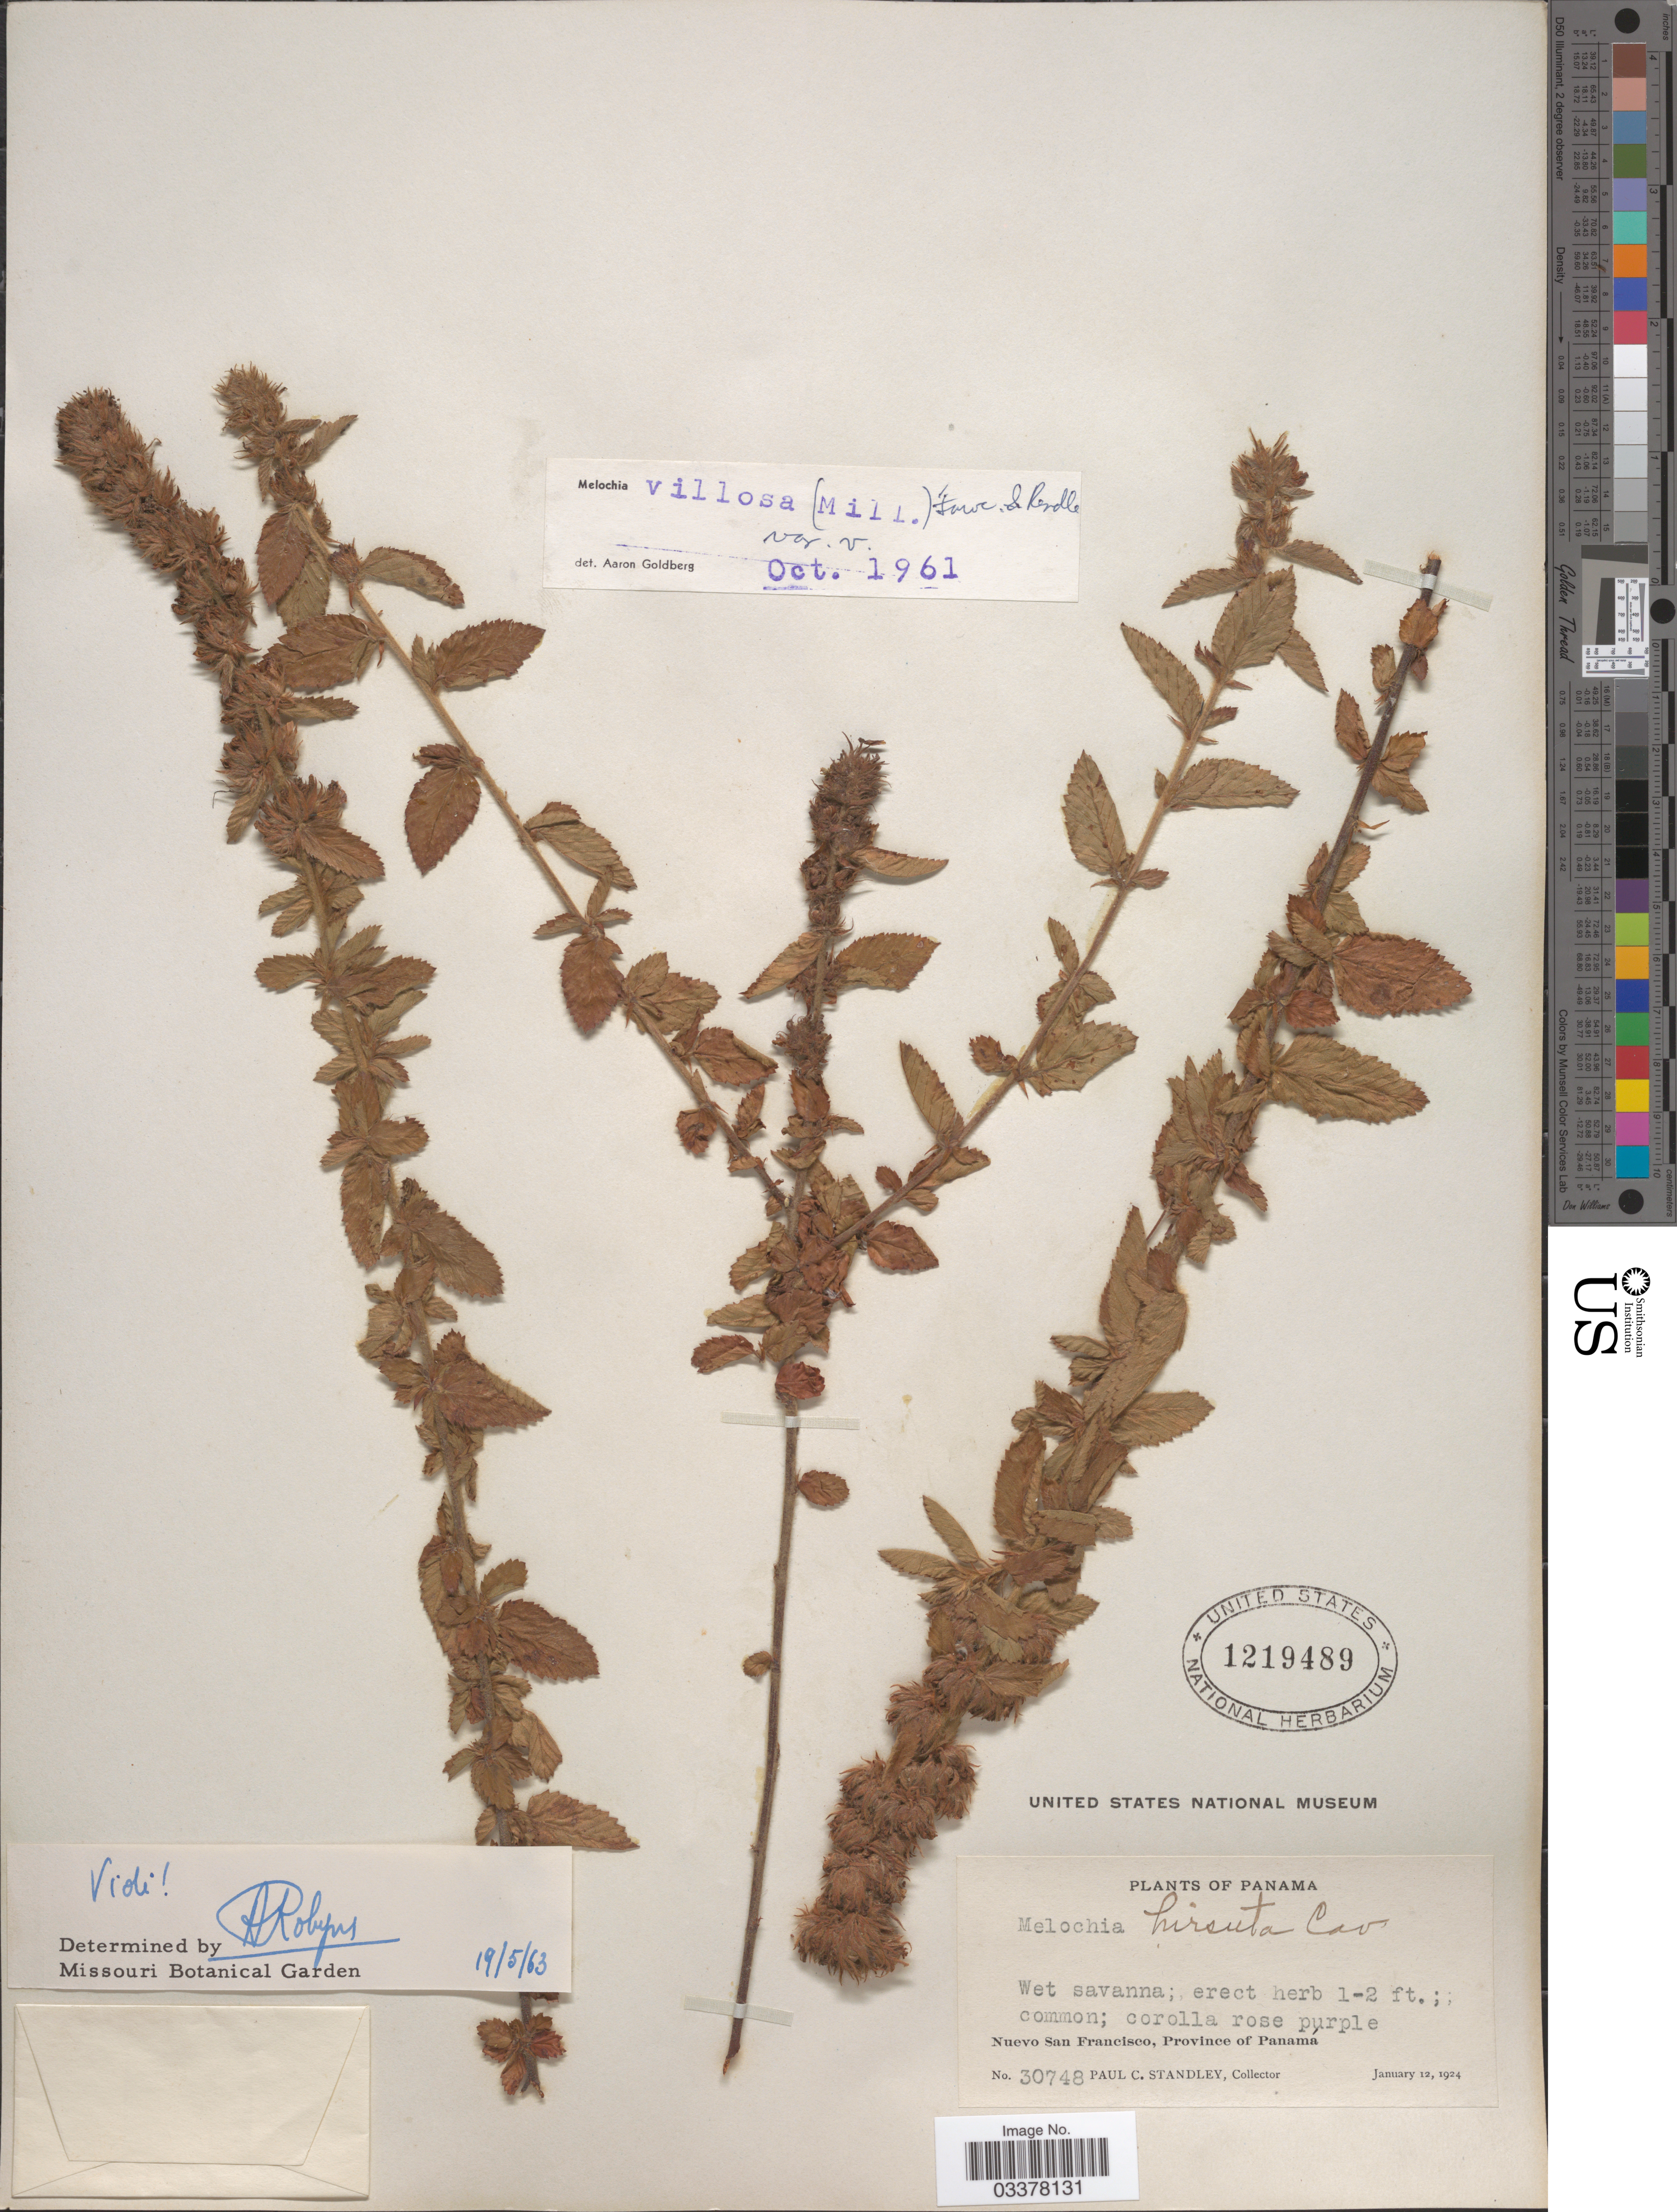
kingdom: Plantae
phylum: Tracheophyta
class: Magnoliopsida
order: Malvales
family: Malvaceae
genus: Melochia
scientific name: Melochia spicata var. spicata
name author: (L.) Fryxell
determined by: Dorr, L. J., (BOT), Smithsonian Institution - National Museum of Natural History (UNITED STATES)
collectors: P. C. Standley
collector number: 30748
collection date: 1924-01-12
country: Panama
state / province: Panamá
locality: Nuevo San Francisco.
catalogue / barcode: US 1219489